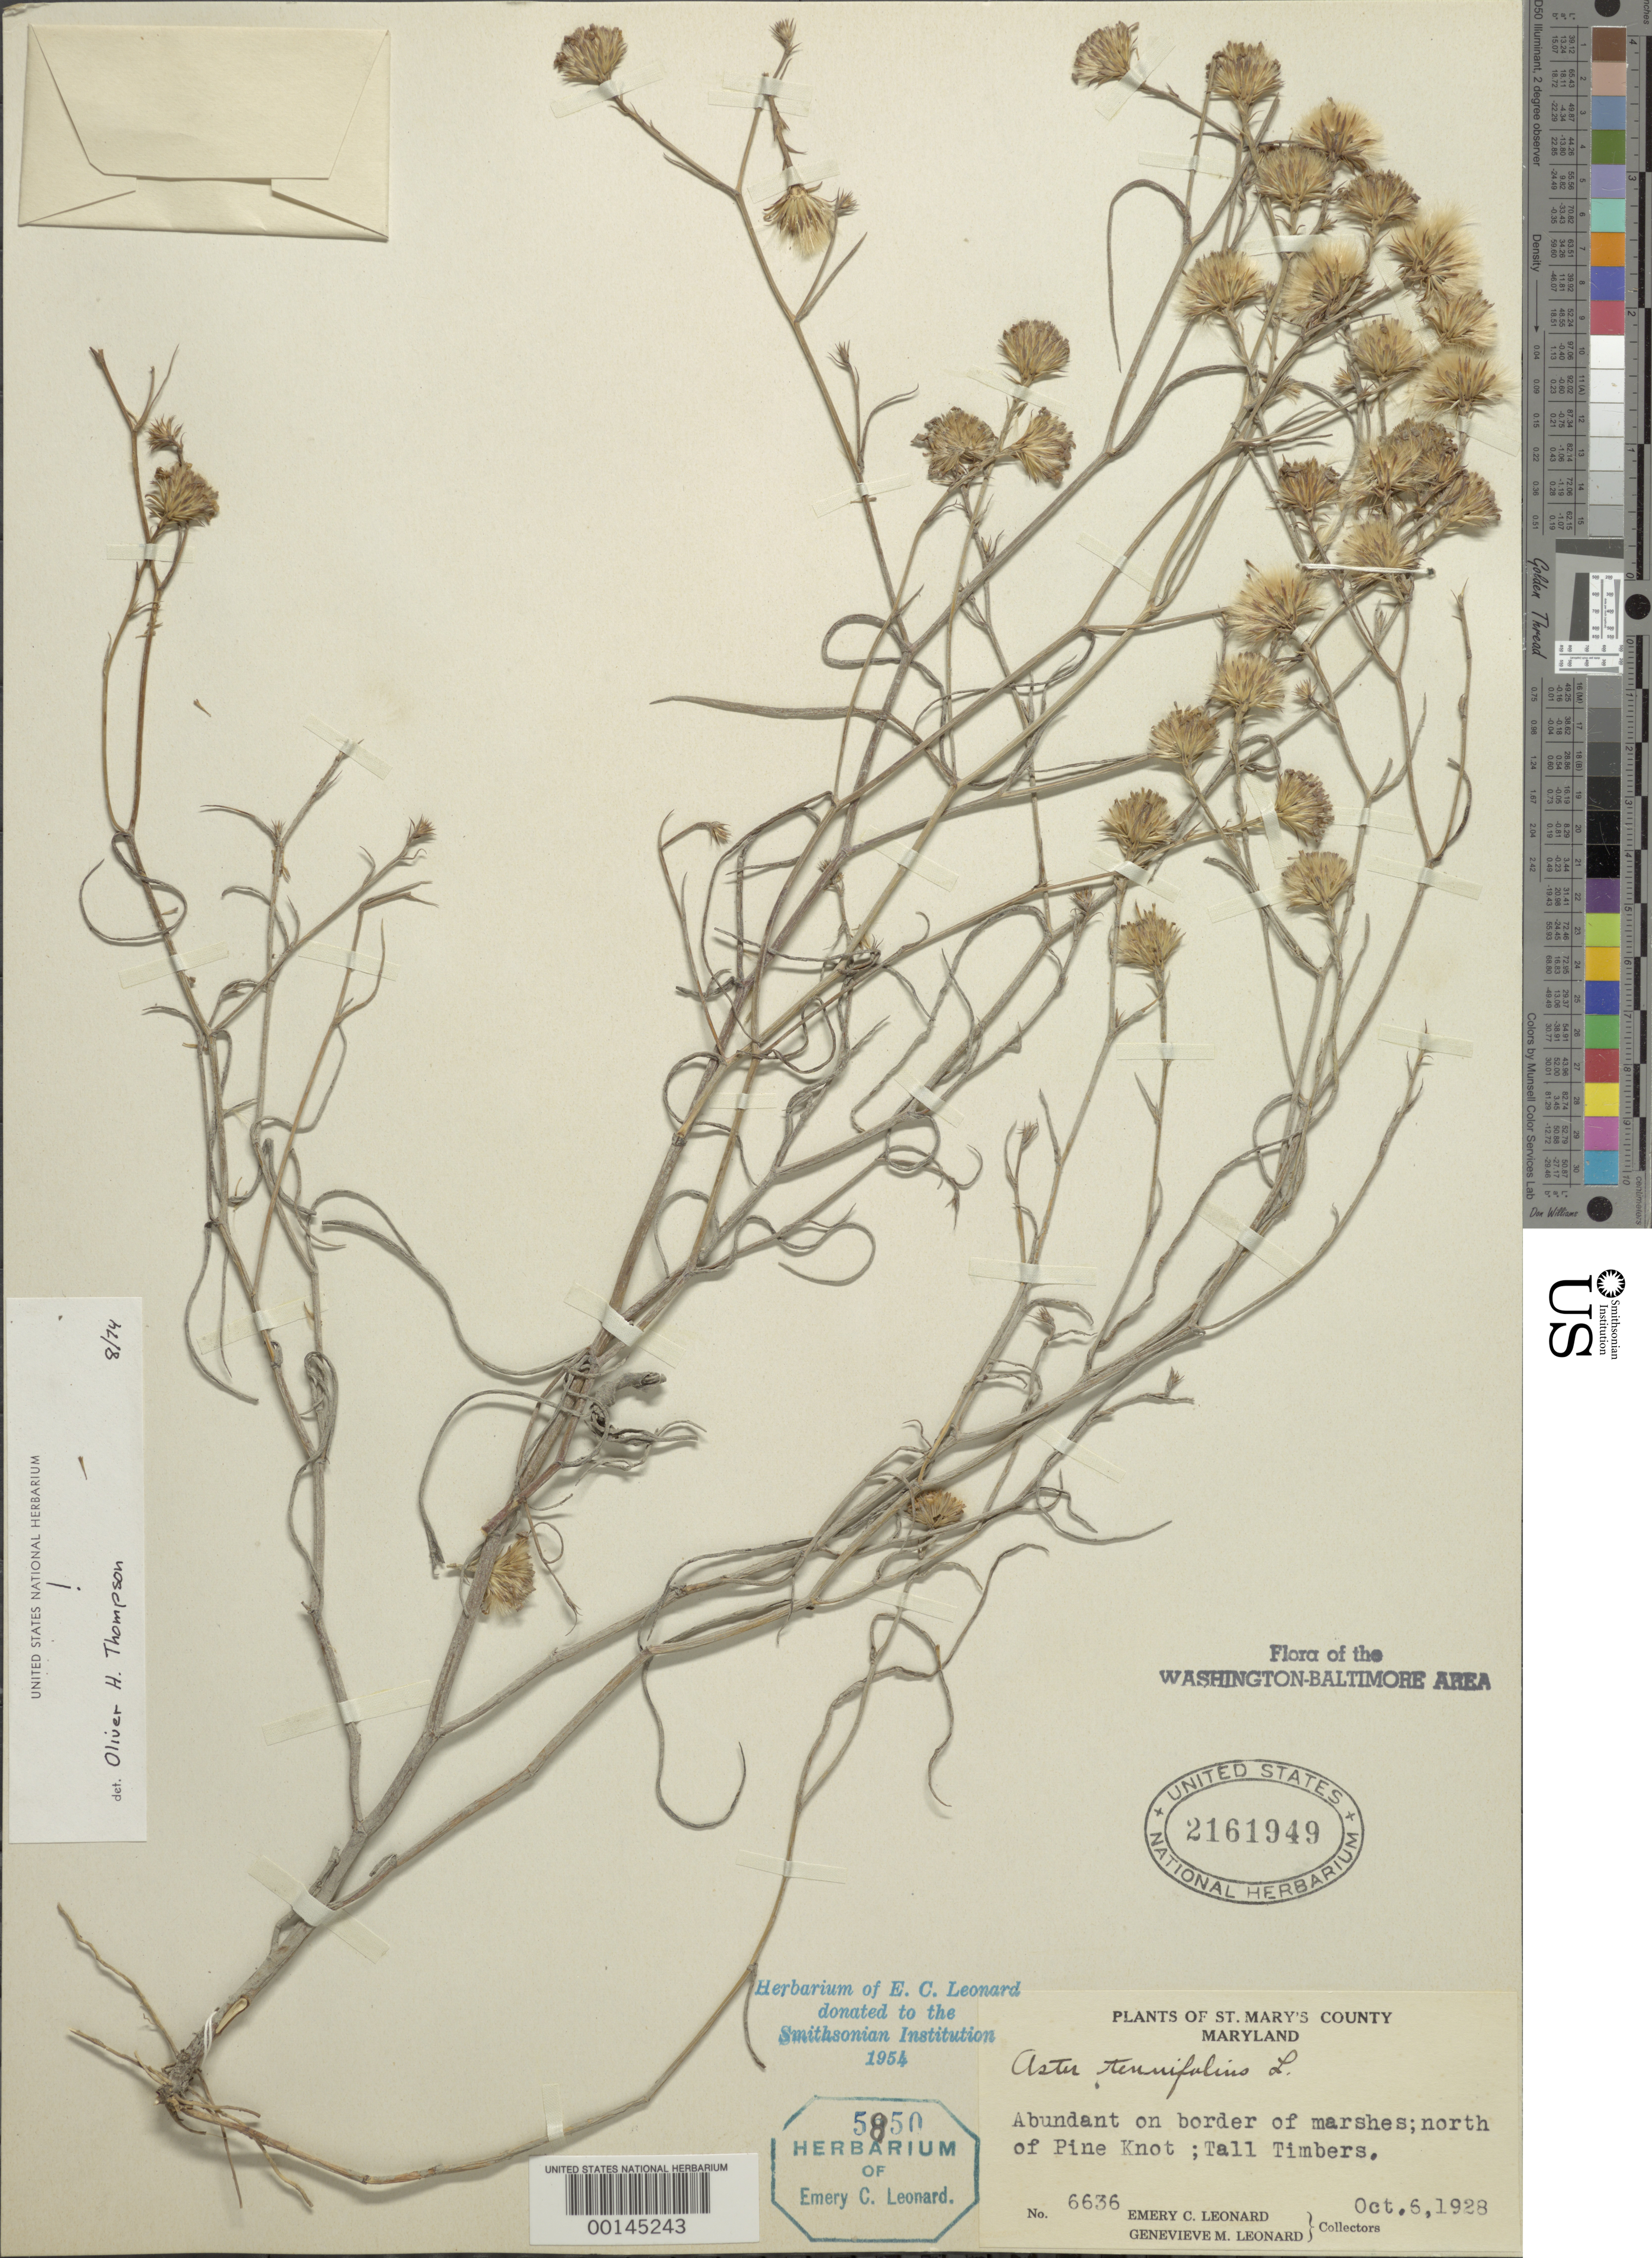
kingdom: Plantae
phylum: Tracheophyta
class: Magnoliopsida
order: Asterales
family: Asteraceae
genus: Symphyotrichum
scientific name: Symphyotrichum tenuifolium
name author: (L.) G.L. Nesom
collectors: E. C. Leonard & G. M. Leonard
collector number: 6636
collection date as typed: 06 Oct 1928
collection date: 1928-10-06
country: United States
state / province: Maryland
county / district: St. Mary's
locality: Tall Timbers north of Pine Knot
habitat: Border of marshes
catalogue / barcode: US 2161949